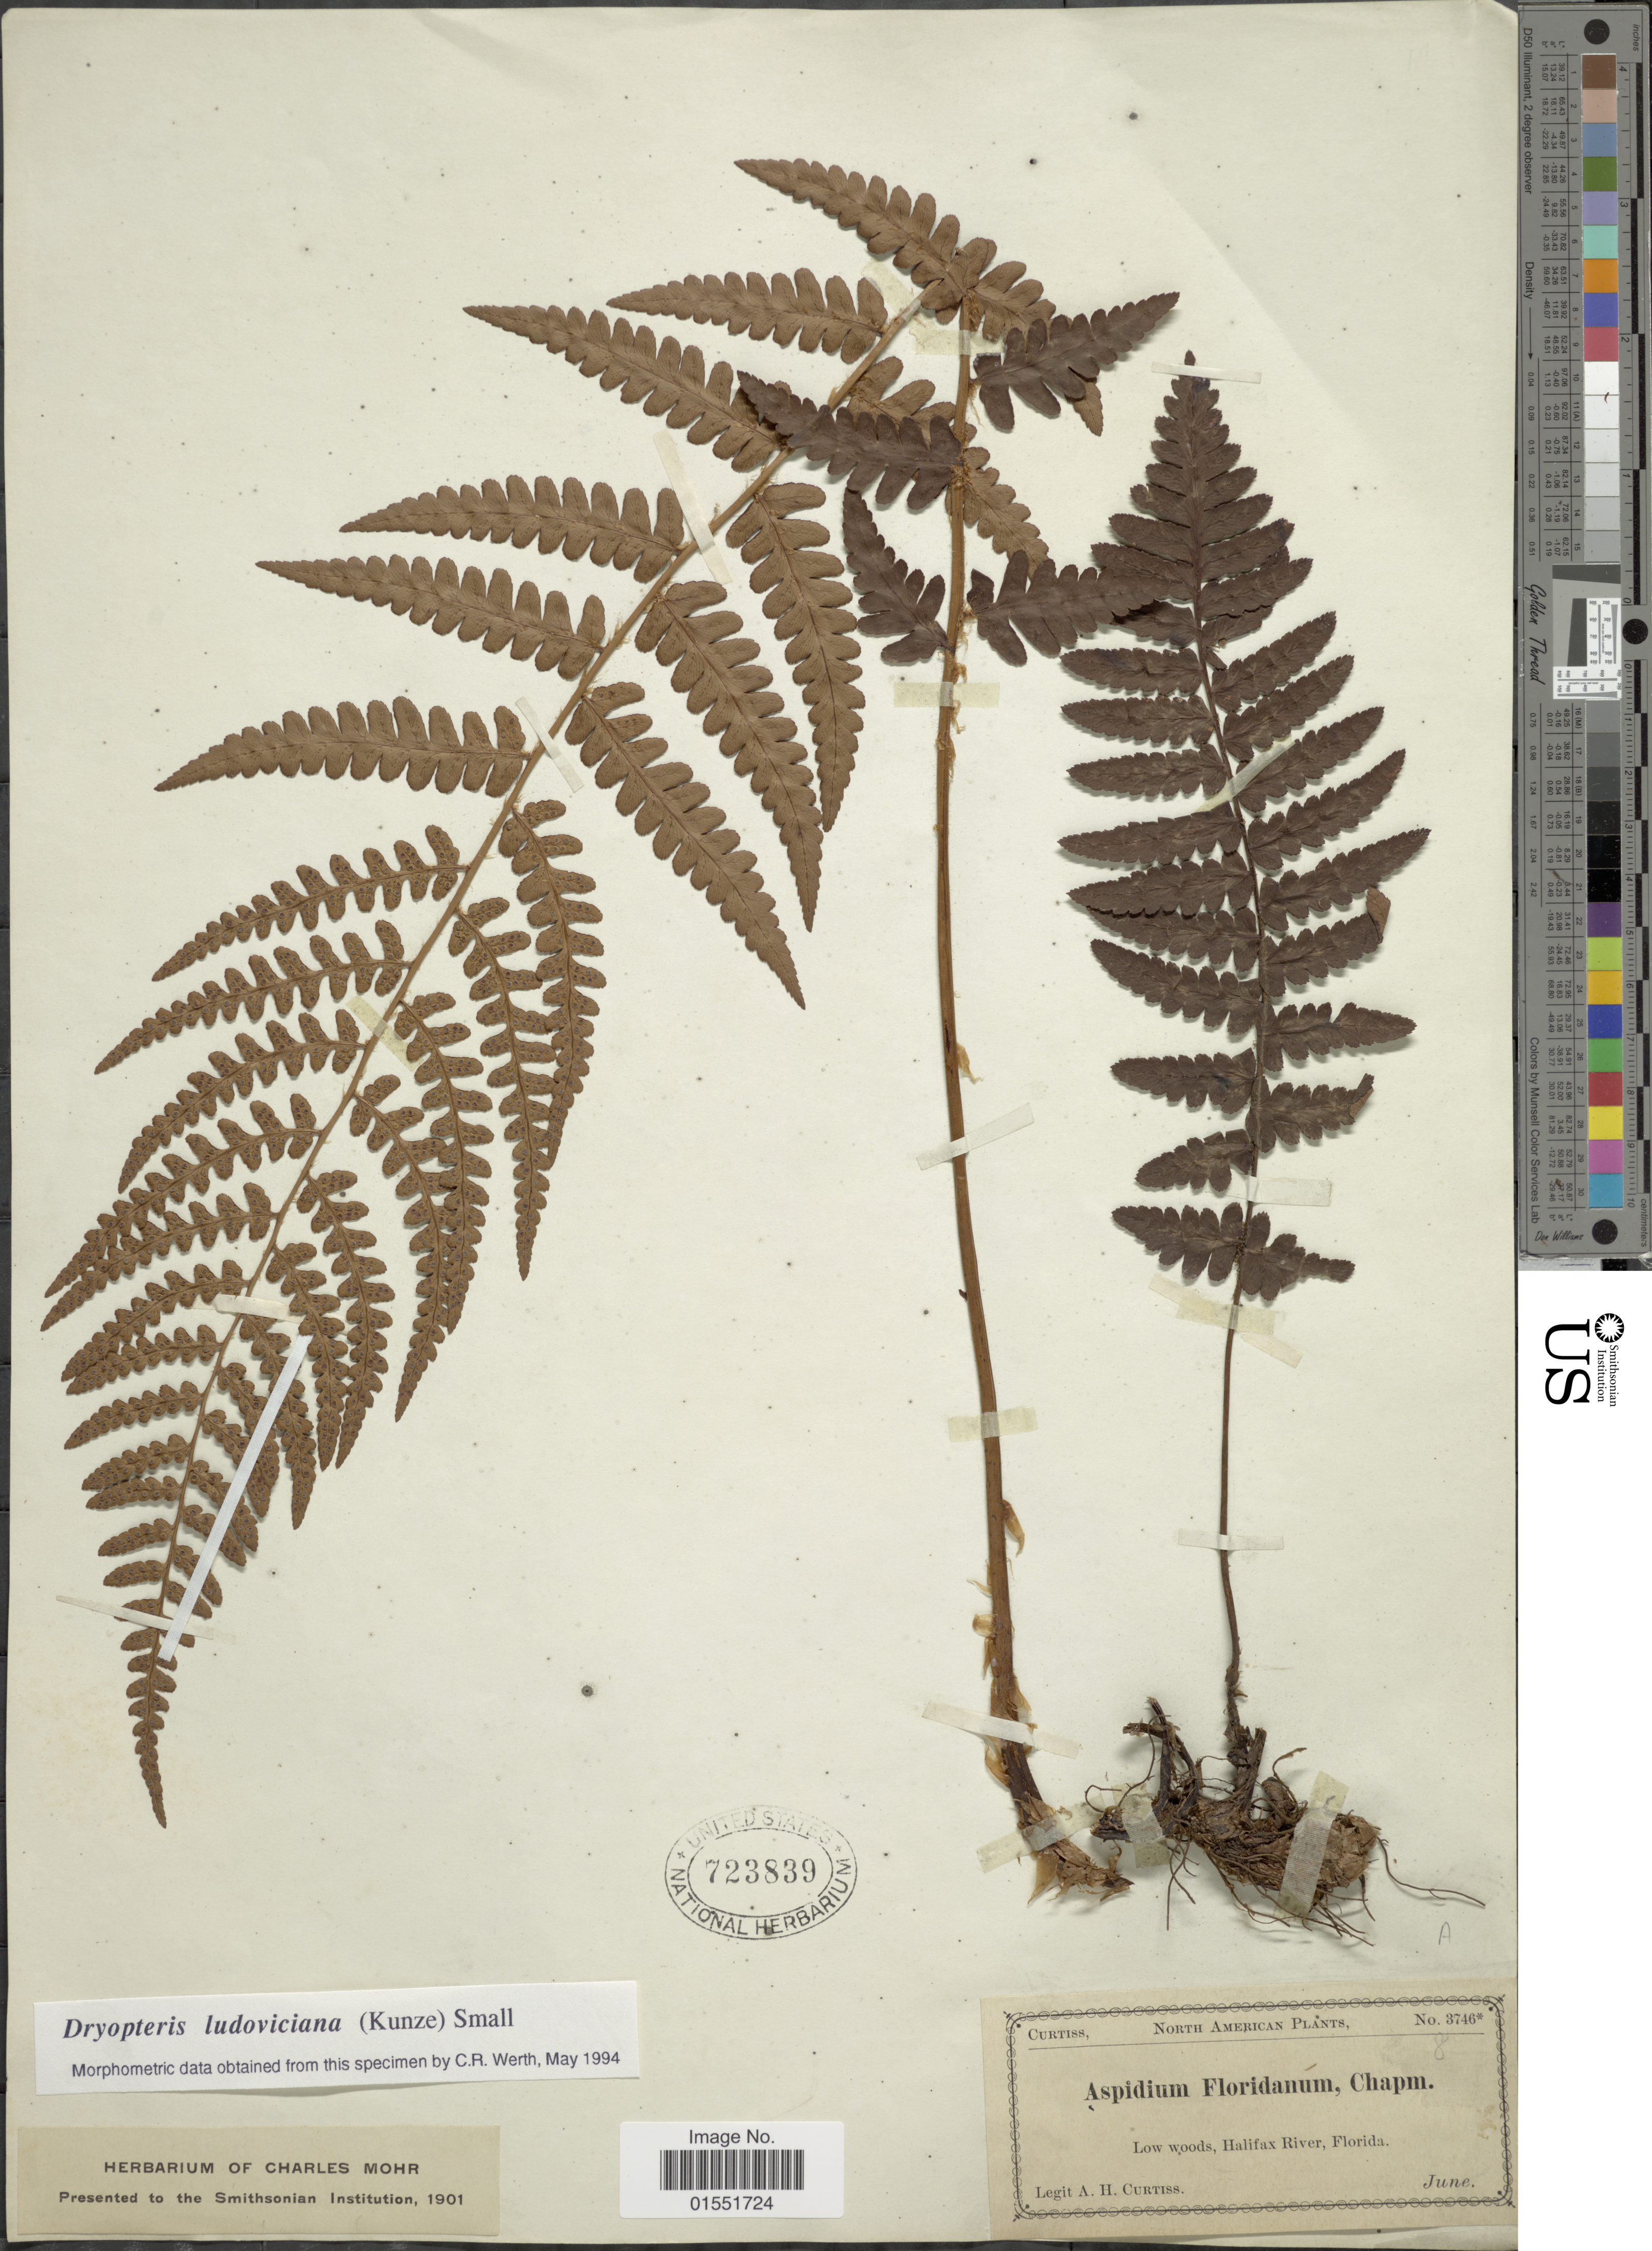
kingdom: Plantae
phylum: Tracheophyta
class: Polypodiopsida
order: Polypodiales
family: Dryopteridaceae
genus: Dryopteris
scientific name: Dryopteris ludoviciana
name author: (Kunze) Small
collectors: A. H. Curtiss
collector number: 3746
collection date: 1901-06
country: United States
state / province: Florida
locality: Low woods, Halifax River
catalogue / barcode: US 723839